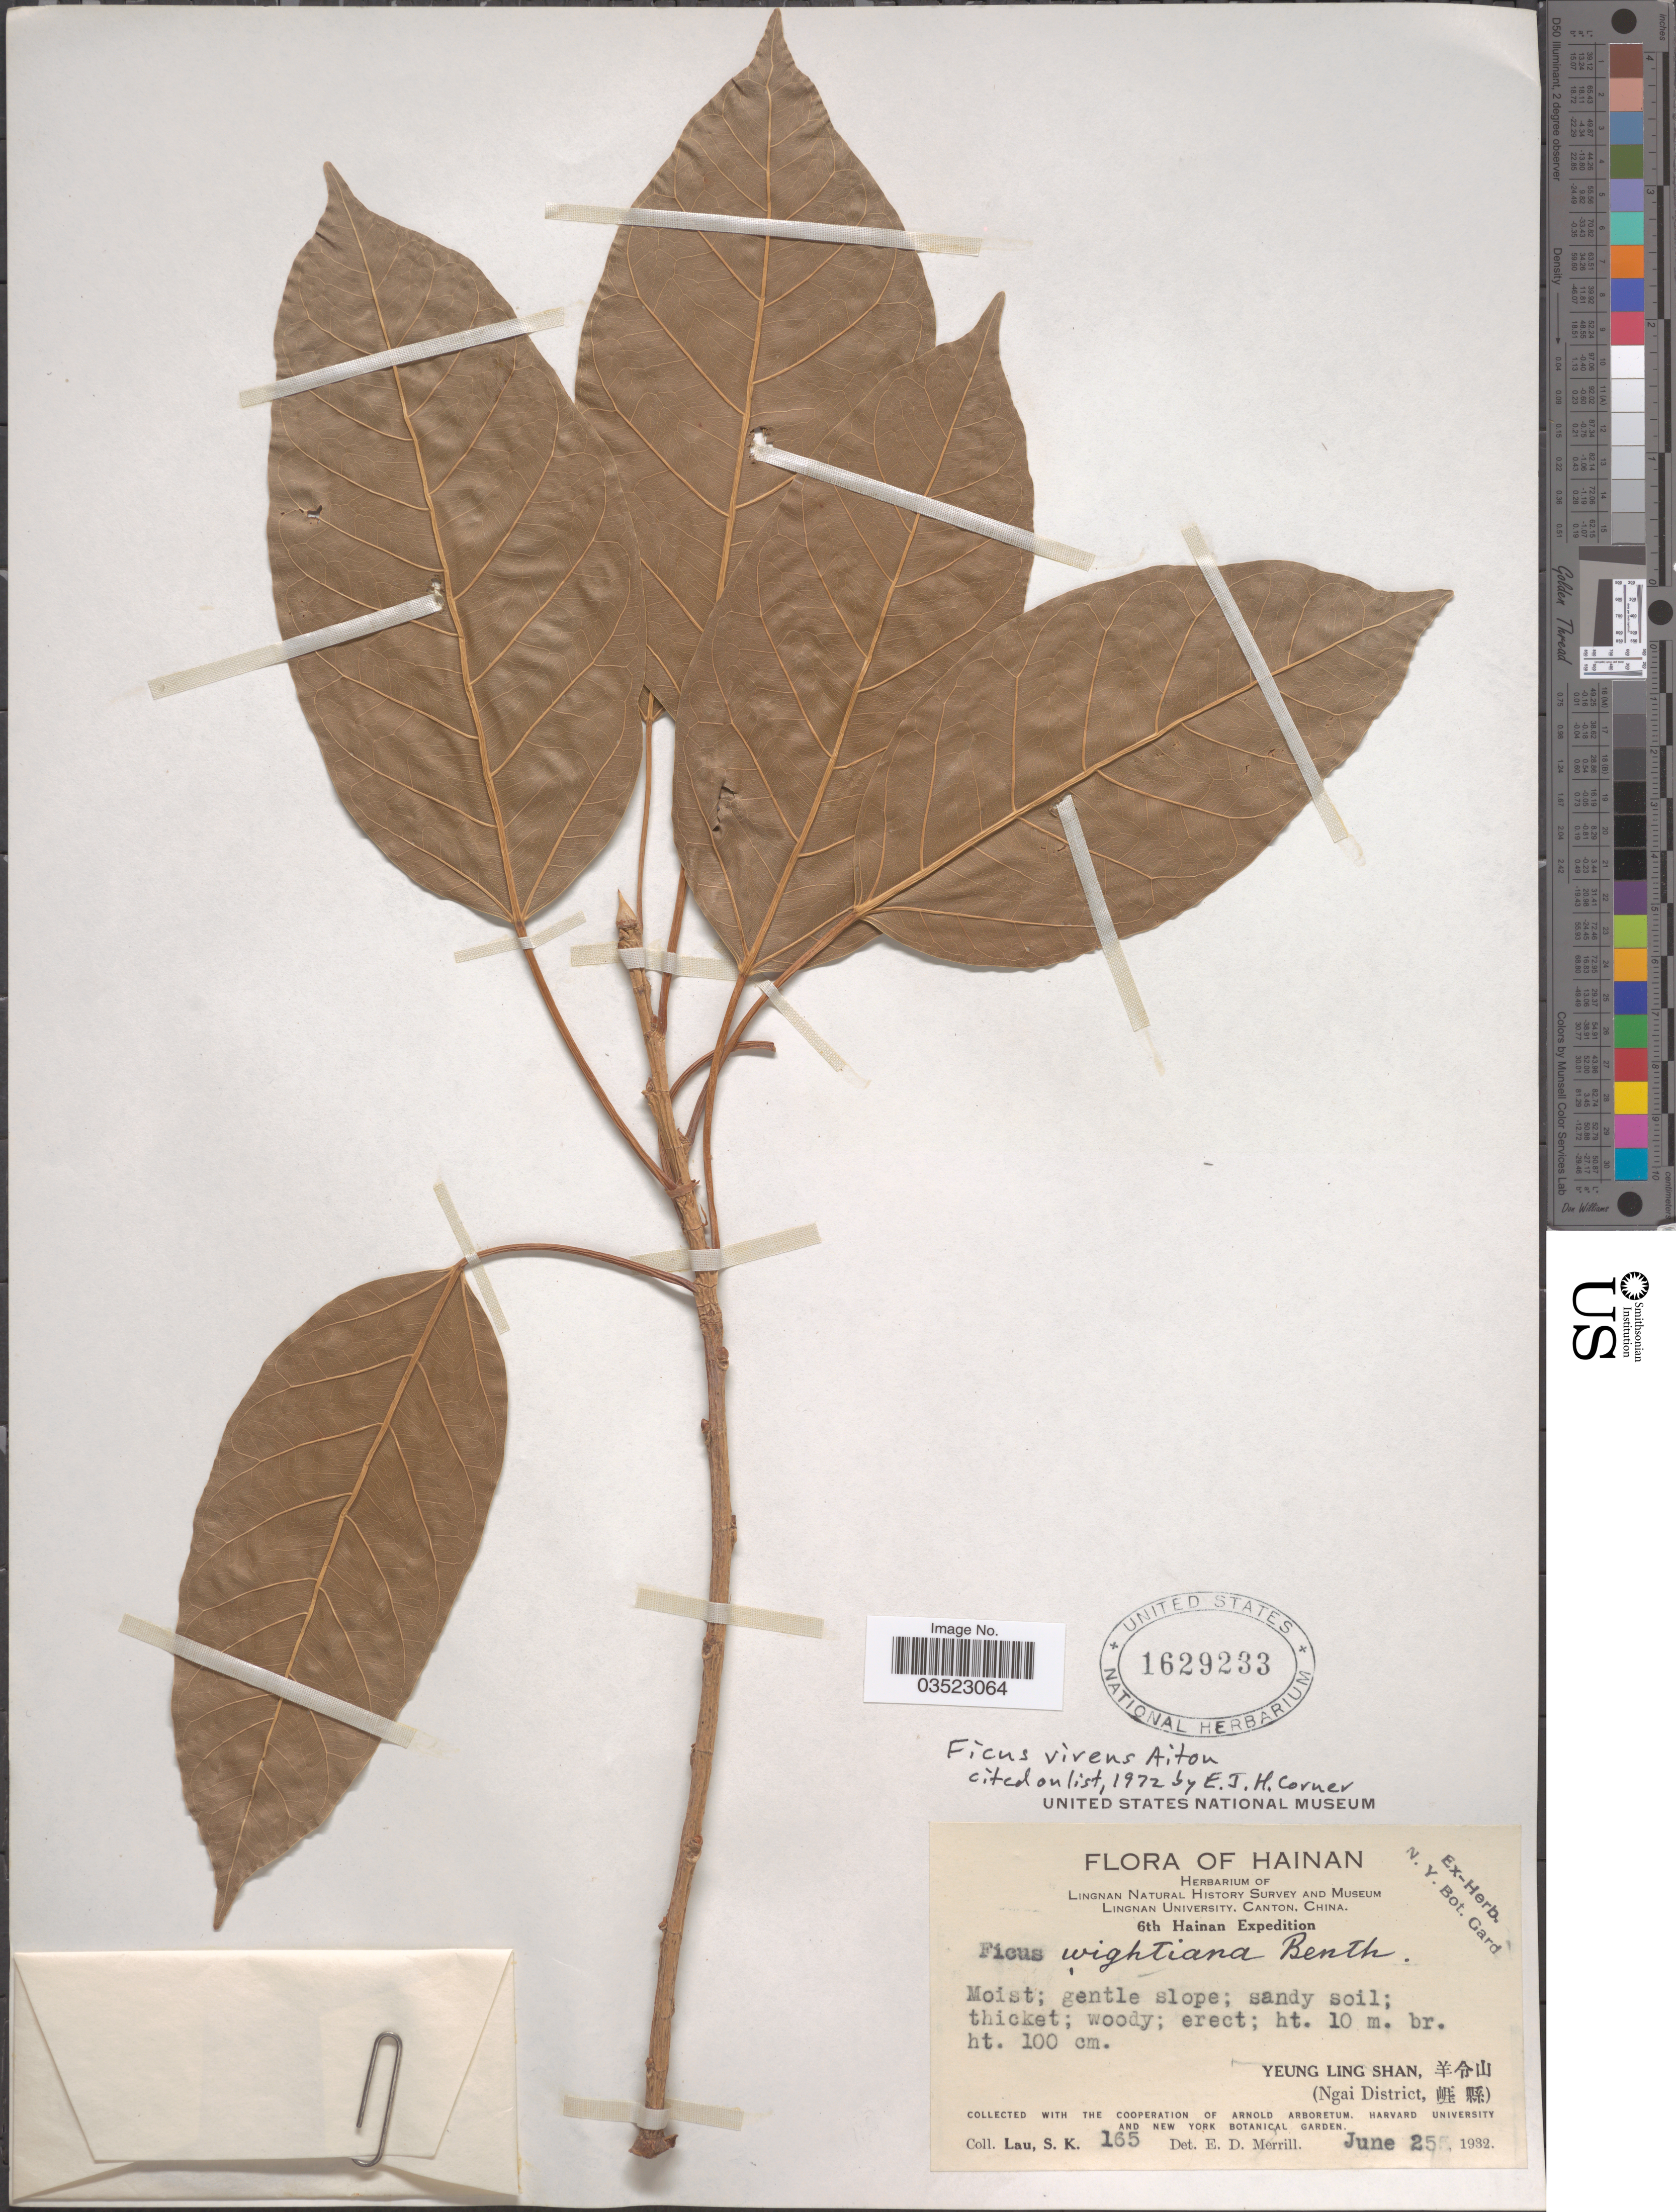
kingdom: Plantae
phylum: Tracheophyta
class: Magnoliopsida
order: Rosales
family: Moraceae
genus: Ficus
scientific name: Ficus virens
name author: Aiton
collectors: S. K. Lau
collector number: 165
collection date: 1932-06-25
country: China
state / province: Hainan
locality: Lingnan Natural History Survey and Museum Lingnan University. 6th Hainan Expedition. Yeung Ling Shan. (Ngai District).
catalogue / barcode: US 1629233